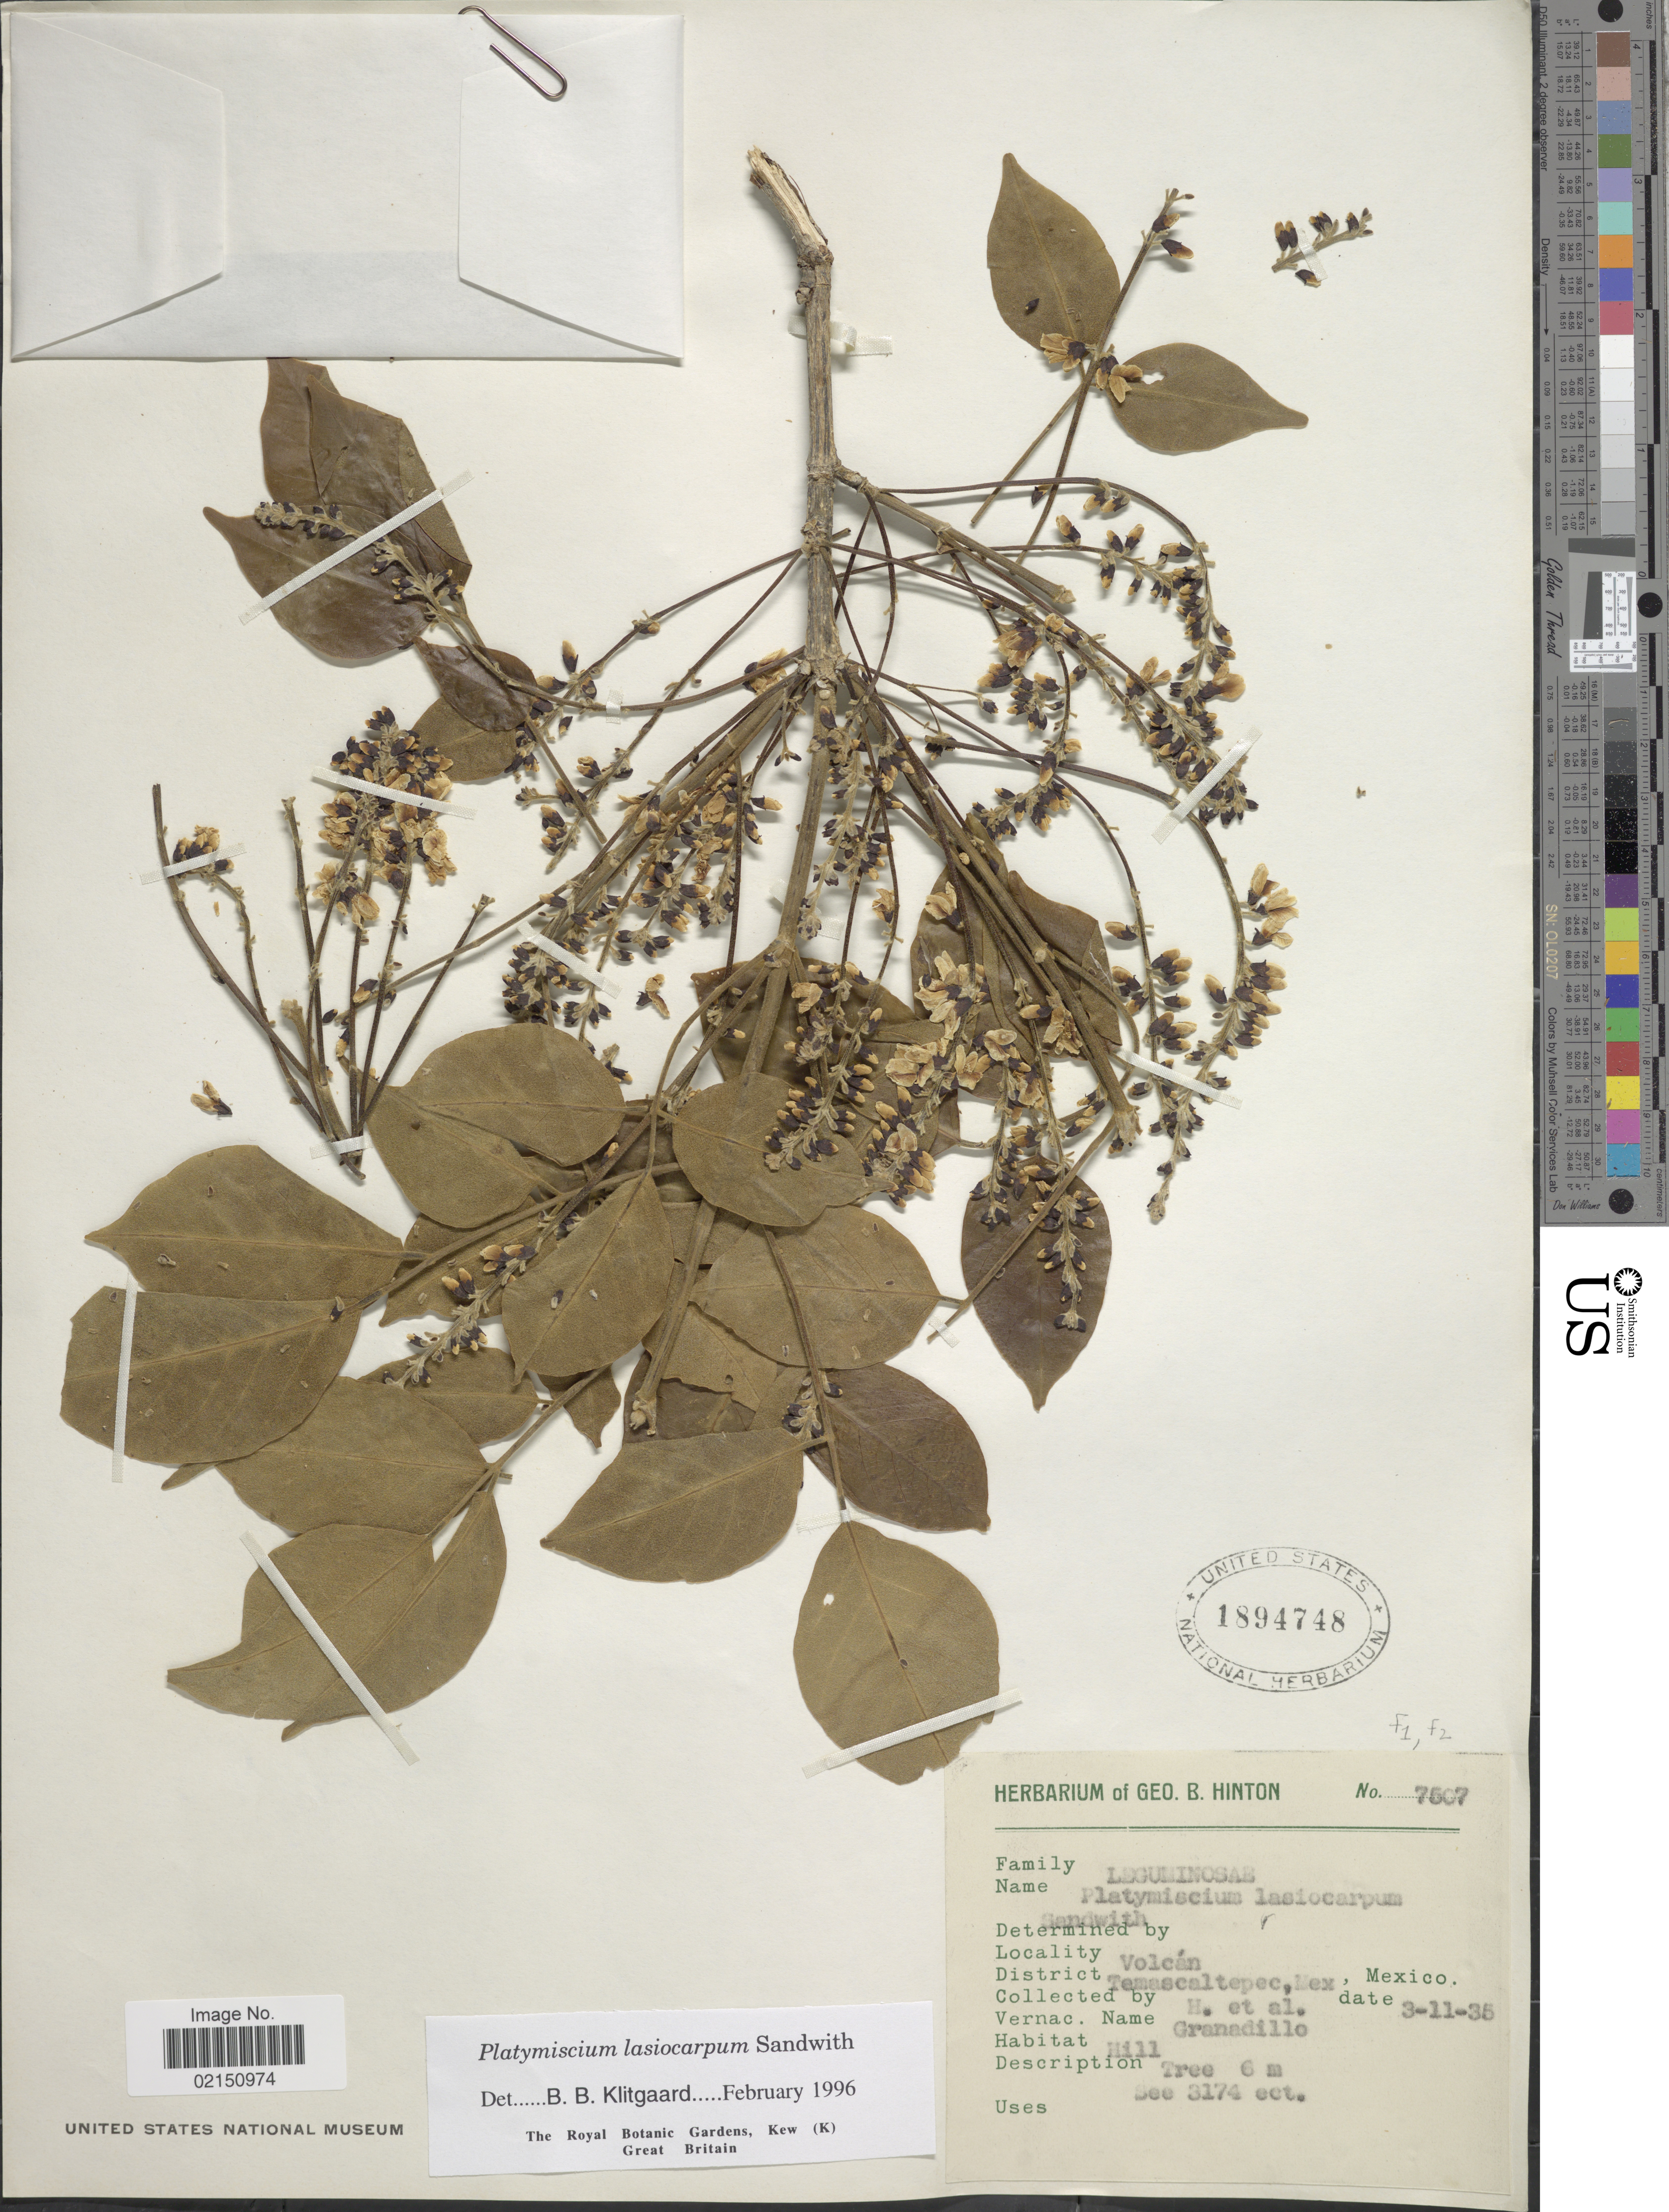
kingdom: Plantae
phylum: Tracheophyta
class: Magnoliopsida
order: Fabales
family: Fabaceae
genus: Platymiscium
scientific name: Platymiscium lasiocarpum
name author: Sandwith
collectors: G. B. Hinton & et al.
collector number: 7507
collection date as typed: Transcribed d/m/y: 11/3/35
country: Mexico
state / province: México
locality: Volcán, District Temascaltepec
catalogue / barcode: US 1894748